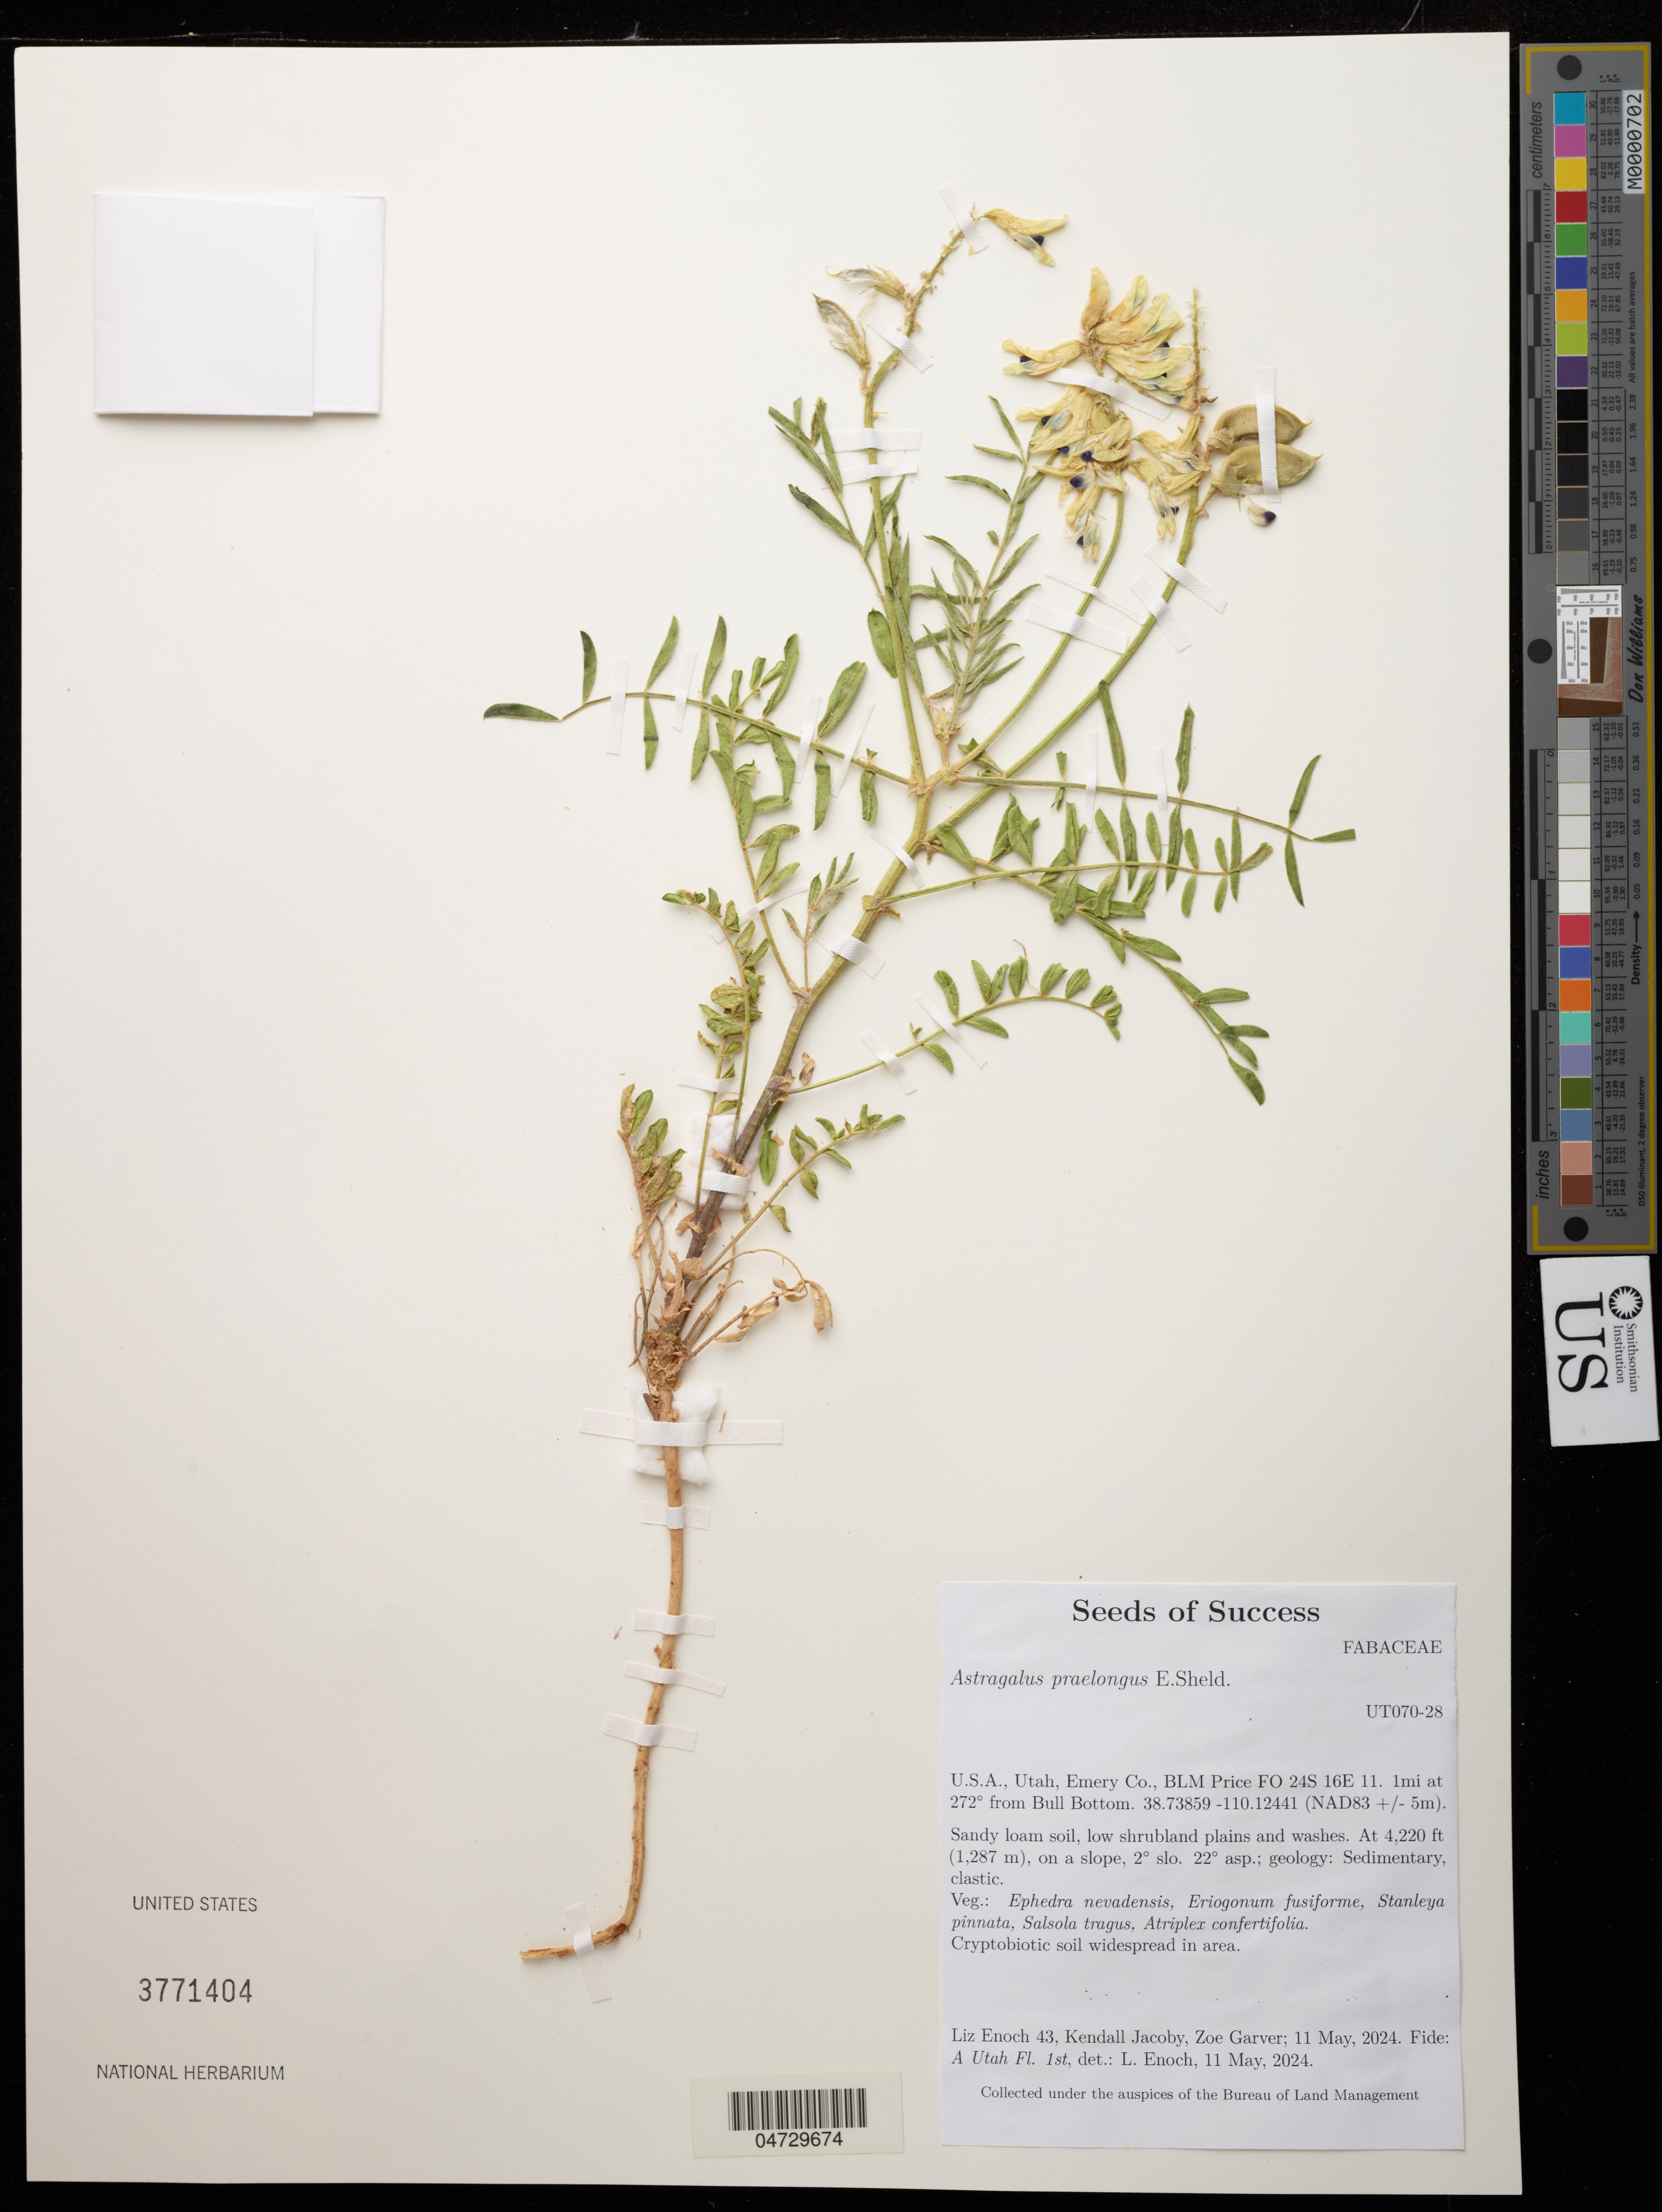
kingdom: Plantae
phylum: Tracheophyta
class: Magnoliopsida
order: Fabales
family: Fabaceae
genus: Astragalus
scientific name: Astragalus praelongus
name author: E. Sheld.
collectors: L. Enoch, K. Jacoby & Z. Garver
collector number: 43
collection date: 2024-05-11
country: United States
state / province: Utah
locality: Emery Co., BLM Price FO 24S 16E 11. 1mi at 272° from Bull Bottom. (NAD83 +/- 5m).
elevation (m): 1286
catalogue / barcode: US 3771404